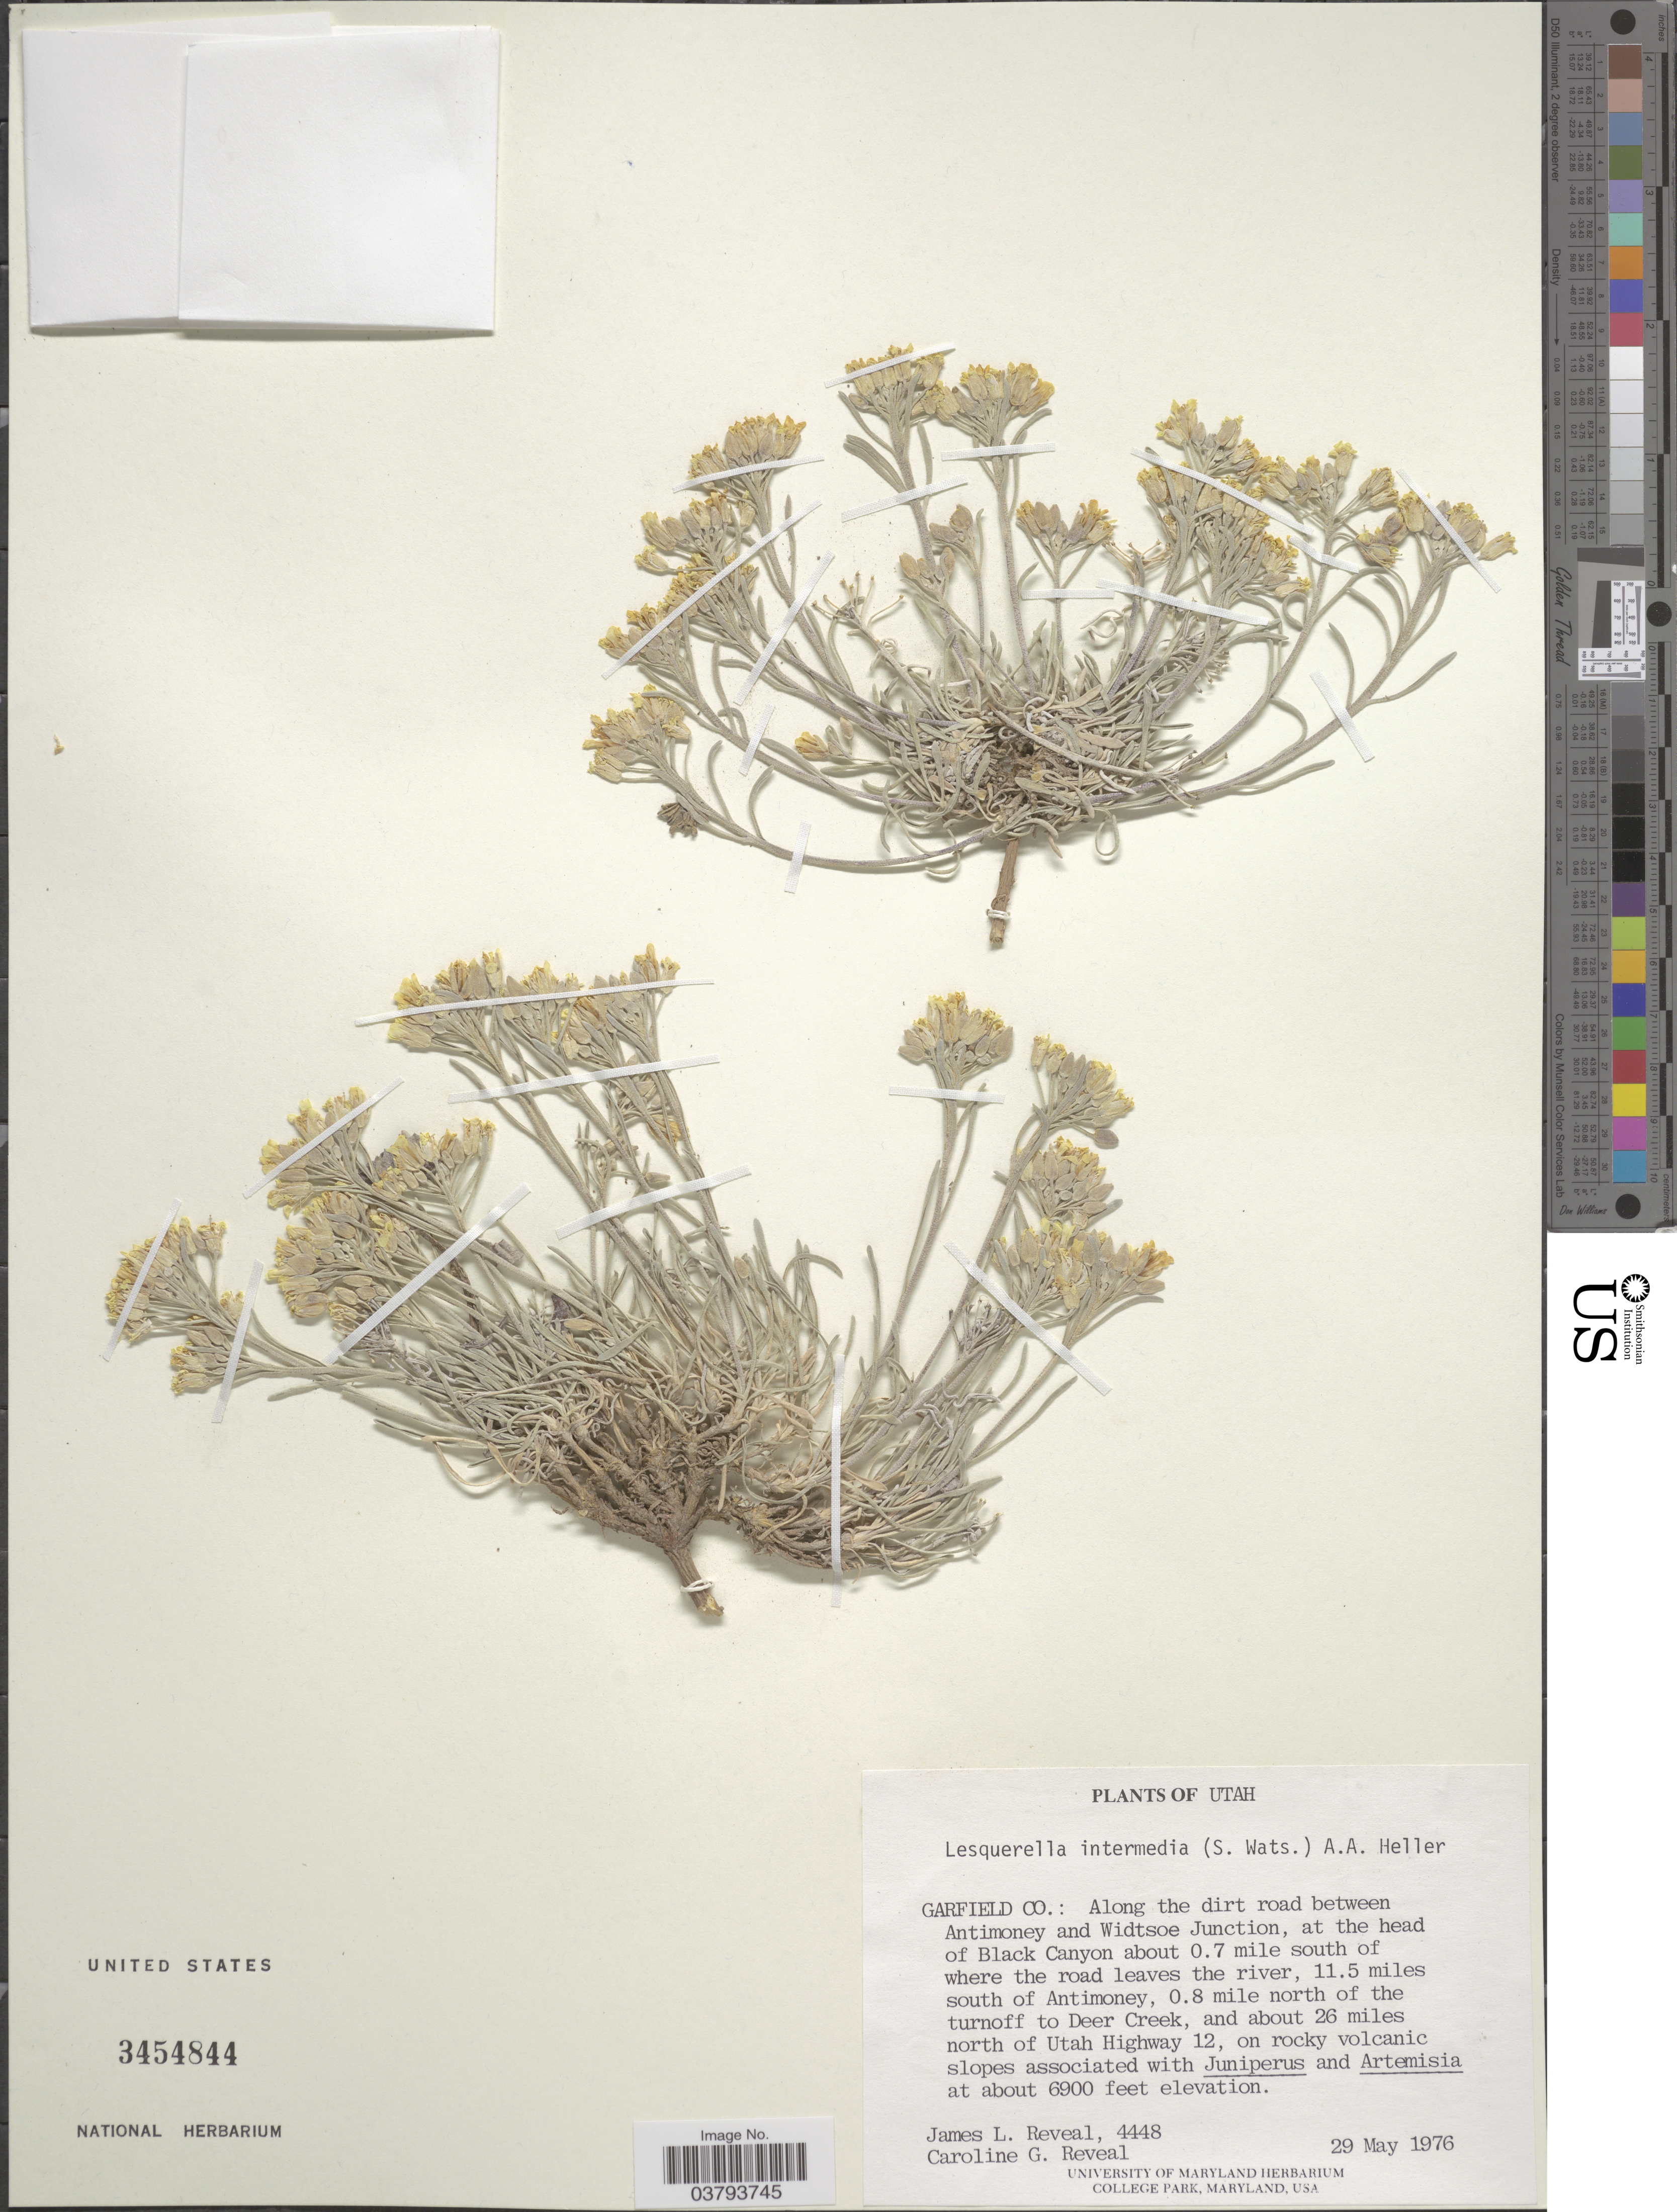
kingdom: Plantae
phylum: Tracheophyta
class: Magnoliopsida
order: Brassicales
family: Brassicaceae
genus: Lesquerella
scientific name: Lesquerella intermedia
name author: (S. Watson) A. Heller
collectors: J. L. Reveal & C. G. Reveal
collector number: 4448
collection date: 1976-05-29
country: United States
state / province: Utah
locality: Garfield Co.: Along the dirt road between Antimoney and Widtsoe Junction, at the head of Black Canyon about 0.7 mile south of where the road leaves the river, 11.5 miles south of Antimoney, 0.8 mile north of the turnoff to Deer Creek, and about 26 miles north of Utah Highway 12.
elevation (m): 2103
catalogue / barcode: US 3454844